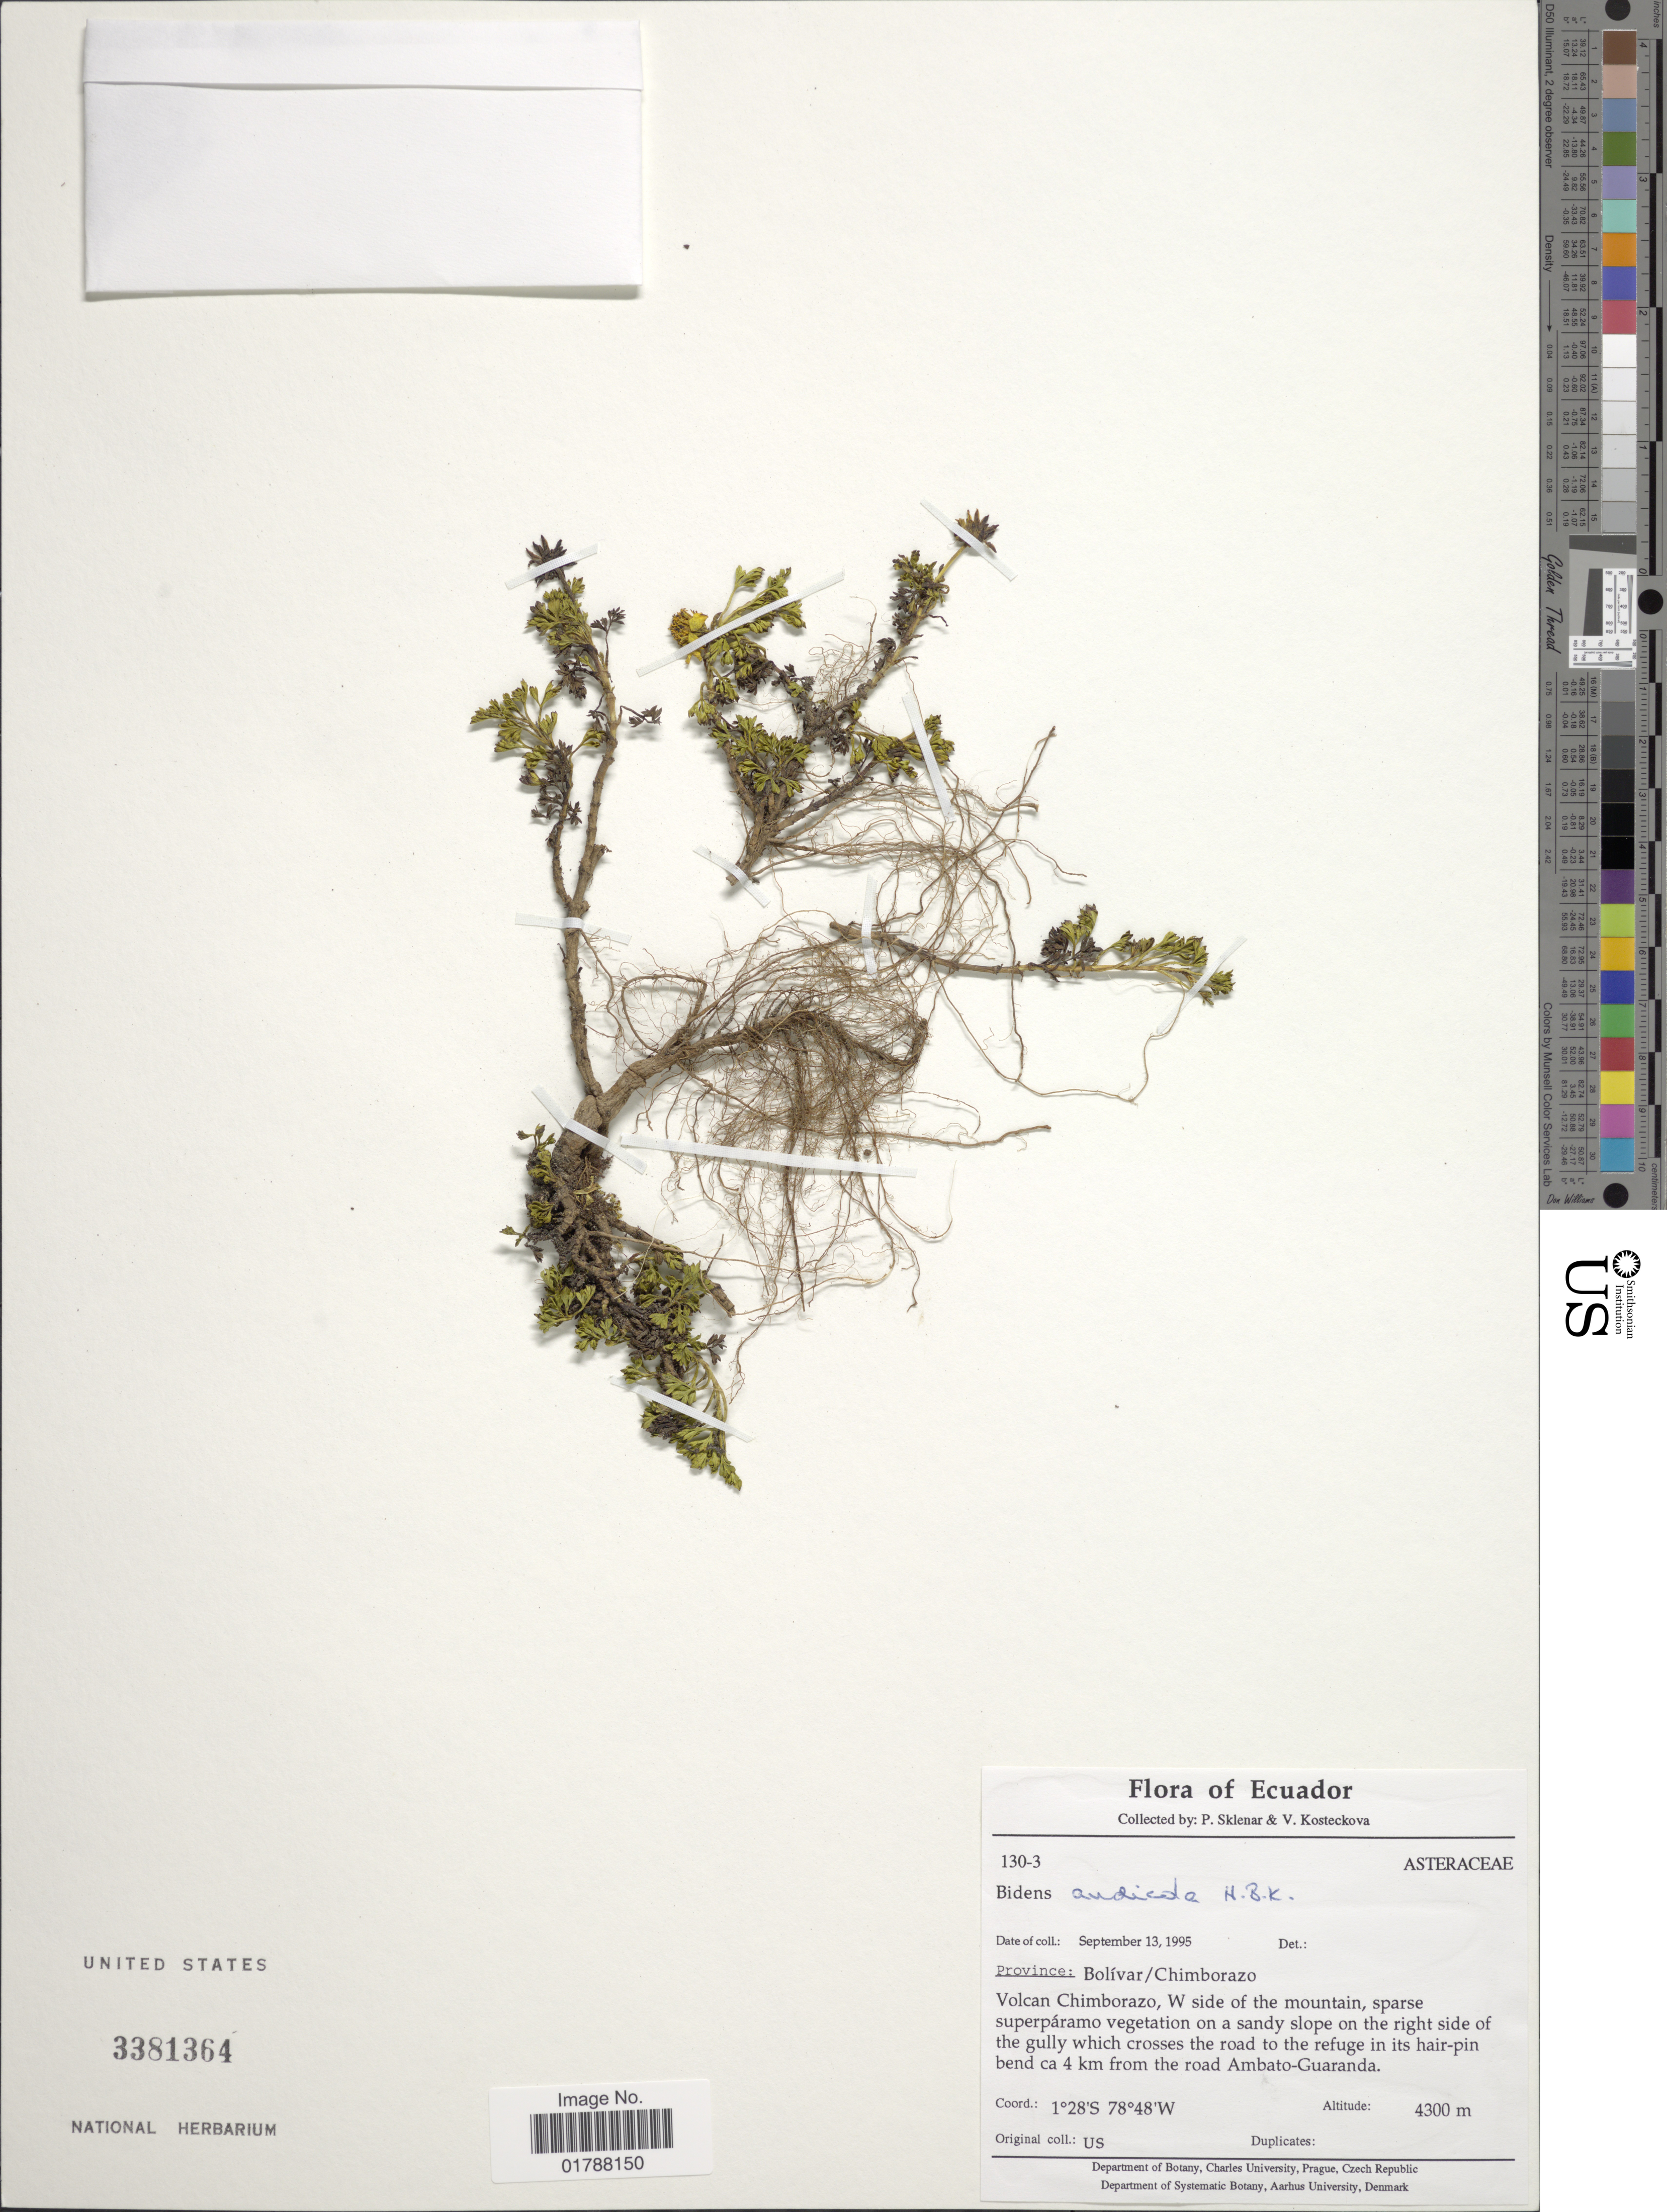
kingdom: Plantae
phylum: Tracheophyta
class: Magnoliopsida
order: Asterales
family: Asteraceae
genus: Bidens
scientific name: Bidens andicola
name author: Kunth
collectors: P. Sklenár & V. Kosteckova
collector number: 130-3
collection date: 1995-09-13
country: Ecuador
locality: Province: Bolivar/Chimborazo, Volcan Chimborazo, W side of the mountain, sparse superparamo vegetation on a sandy slope on the right side of the gully which crosses the road to the refuge in its hair-pin bend 4 km from the road Ambato-Guaranda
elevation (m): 4300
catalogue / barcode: US 3381364